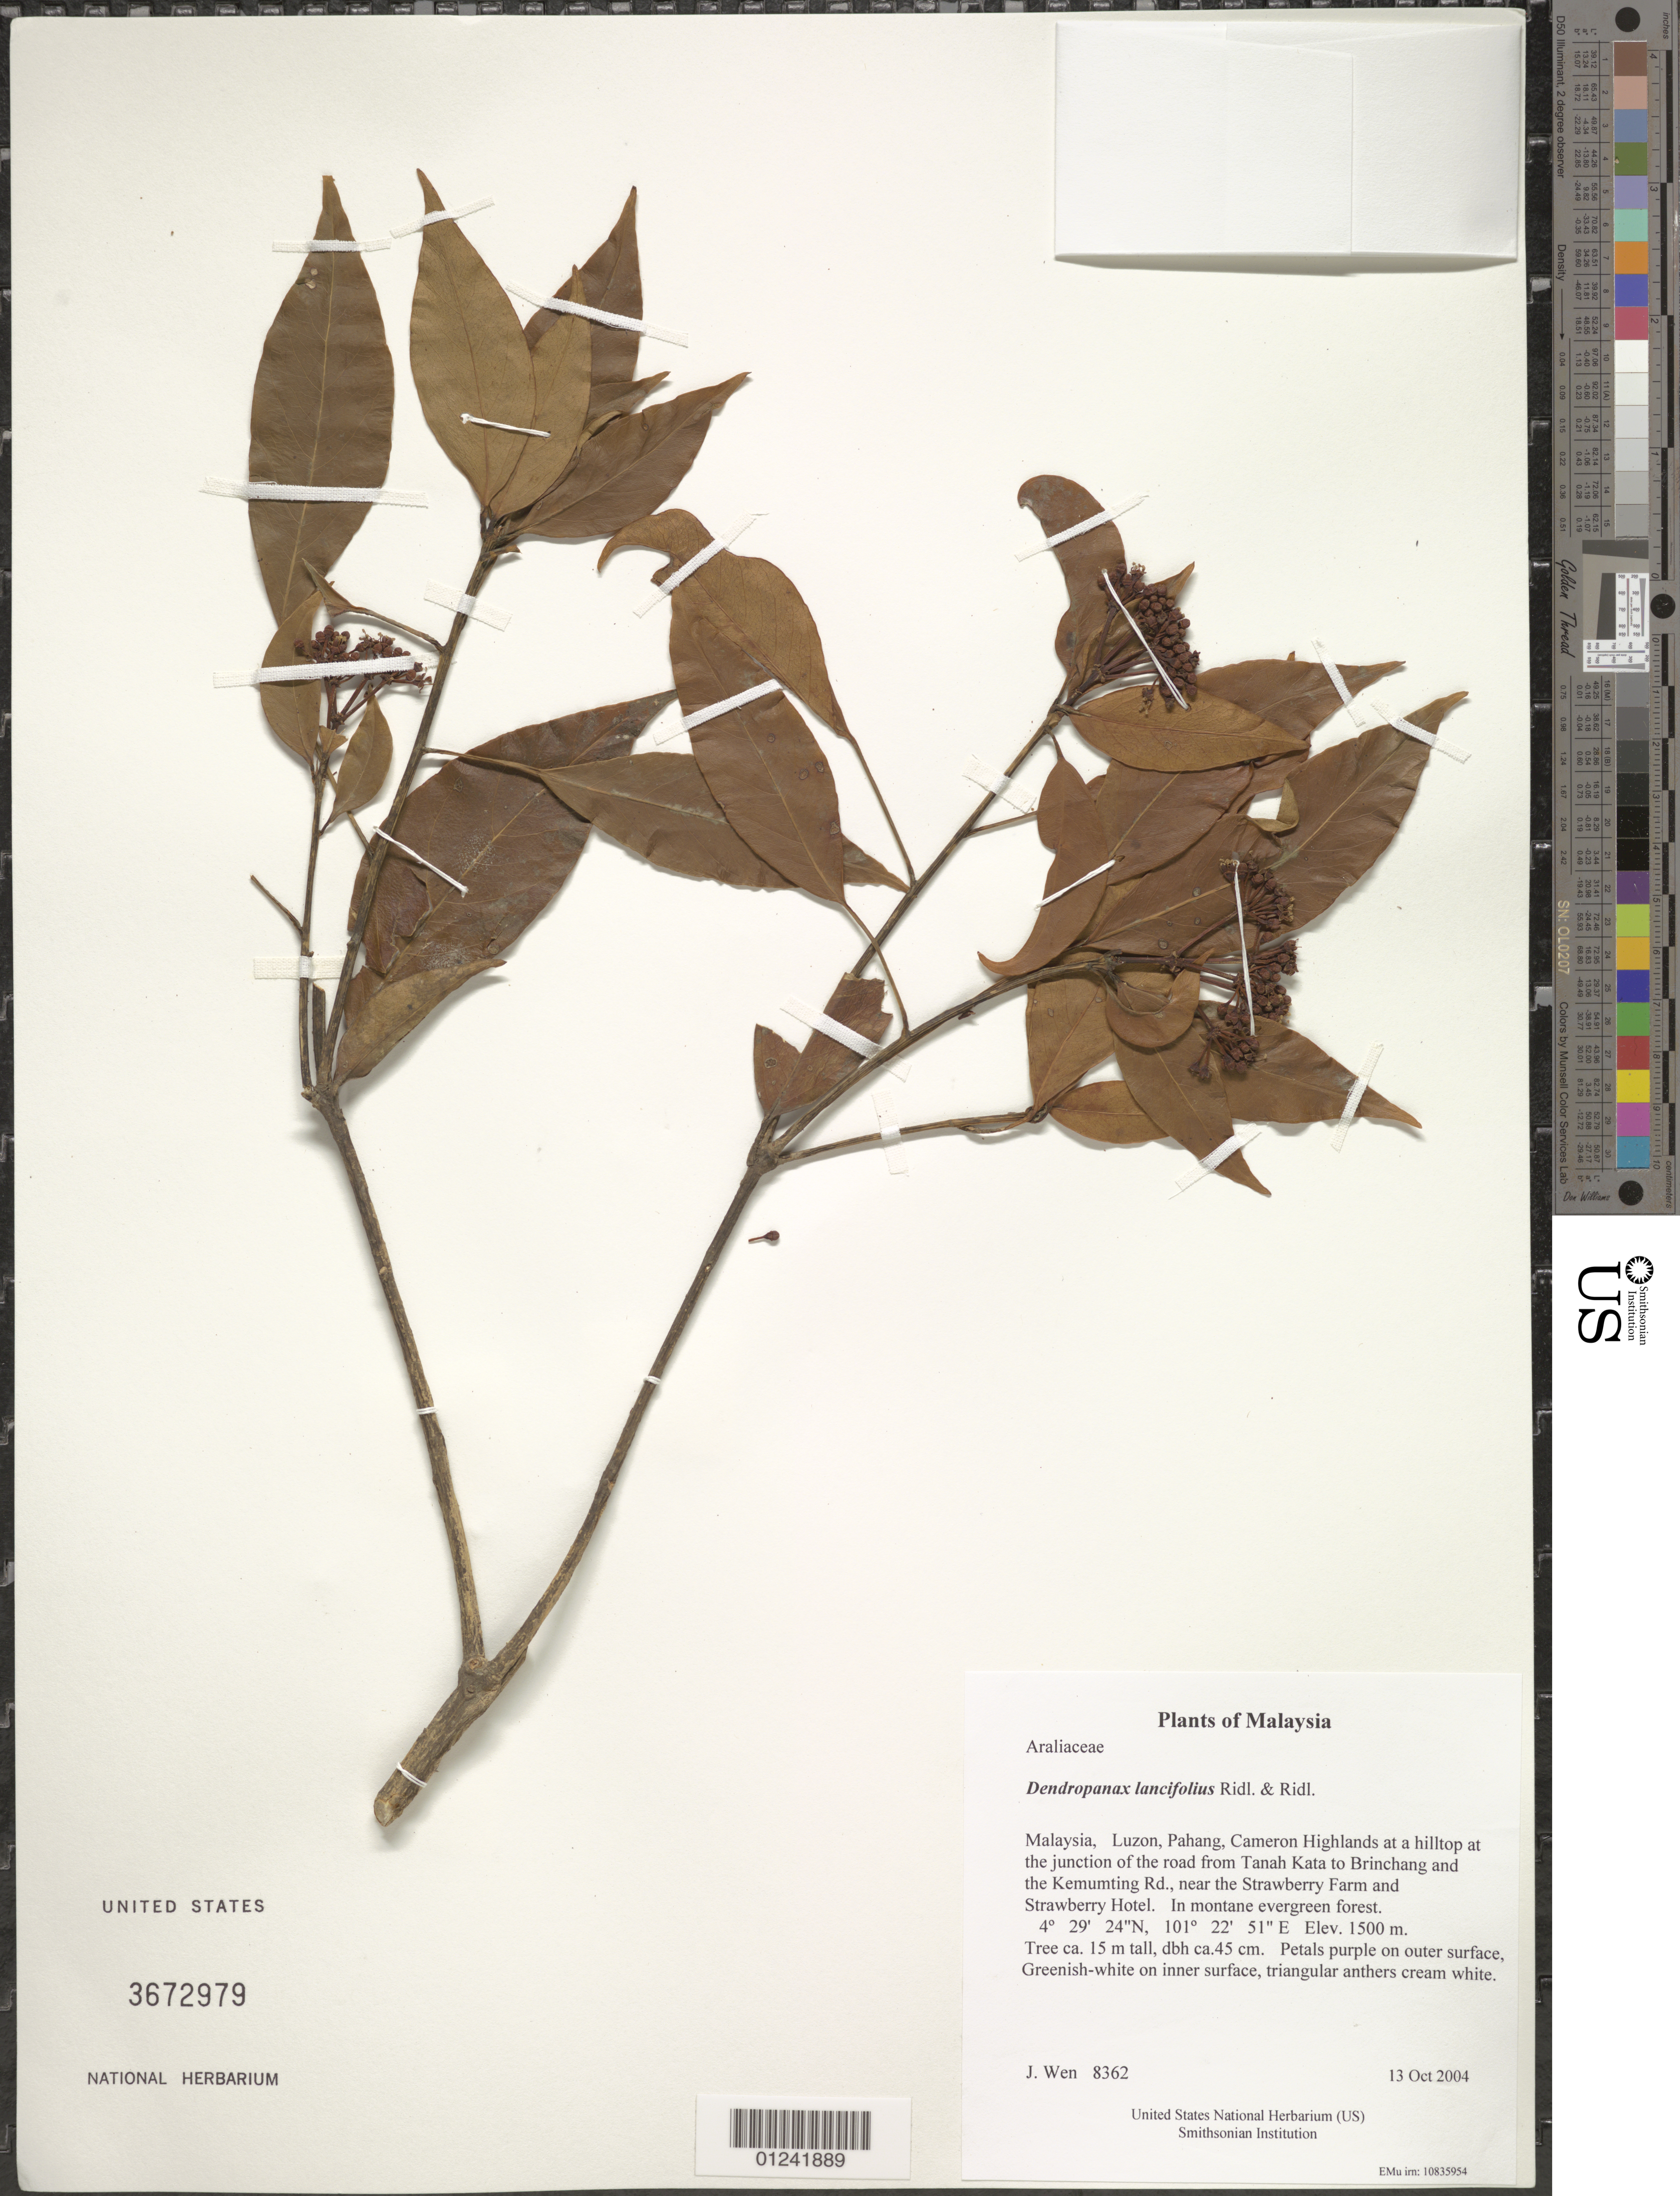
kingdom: Plantae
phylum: Tracheophyta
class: Magnoliopsida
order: Apiales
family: Araliaceae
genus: Dendropanax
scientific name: Dendropanax lancifolius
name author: Ridl. & Ridl.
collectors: J. Wen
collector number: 8362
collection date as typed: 13 Oct 2004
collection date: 2004-10-13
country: Malaysia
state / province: Pahang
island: Luzon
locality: Cameron Highlands at a hilltop at the junction of the road from Tanah Kata to Brinchang and the Kemumting Rd., near the Strawberry Farm and Strawberry Hotel.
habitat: In montane evergreen forest.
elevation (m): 1500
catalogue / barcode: US 3672979